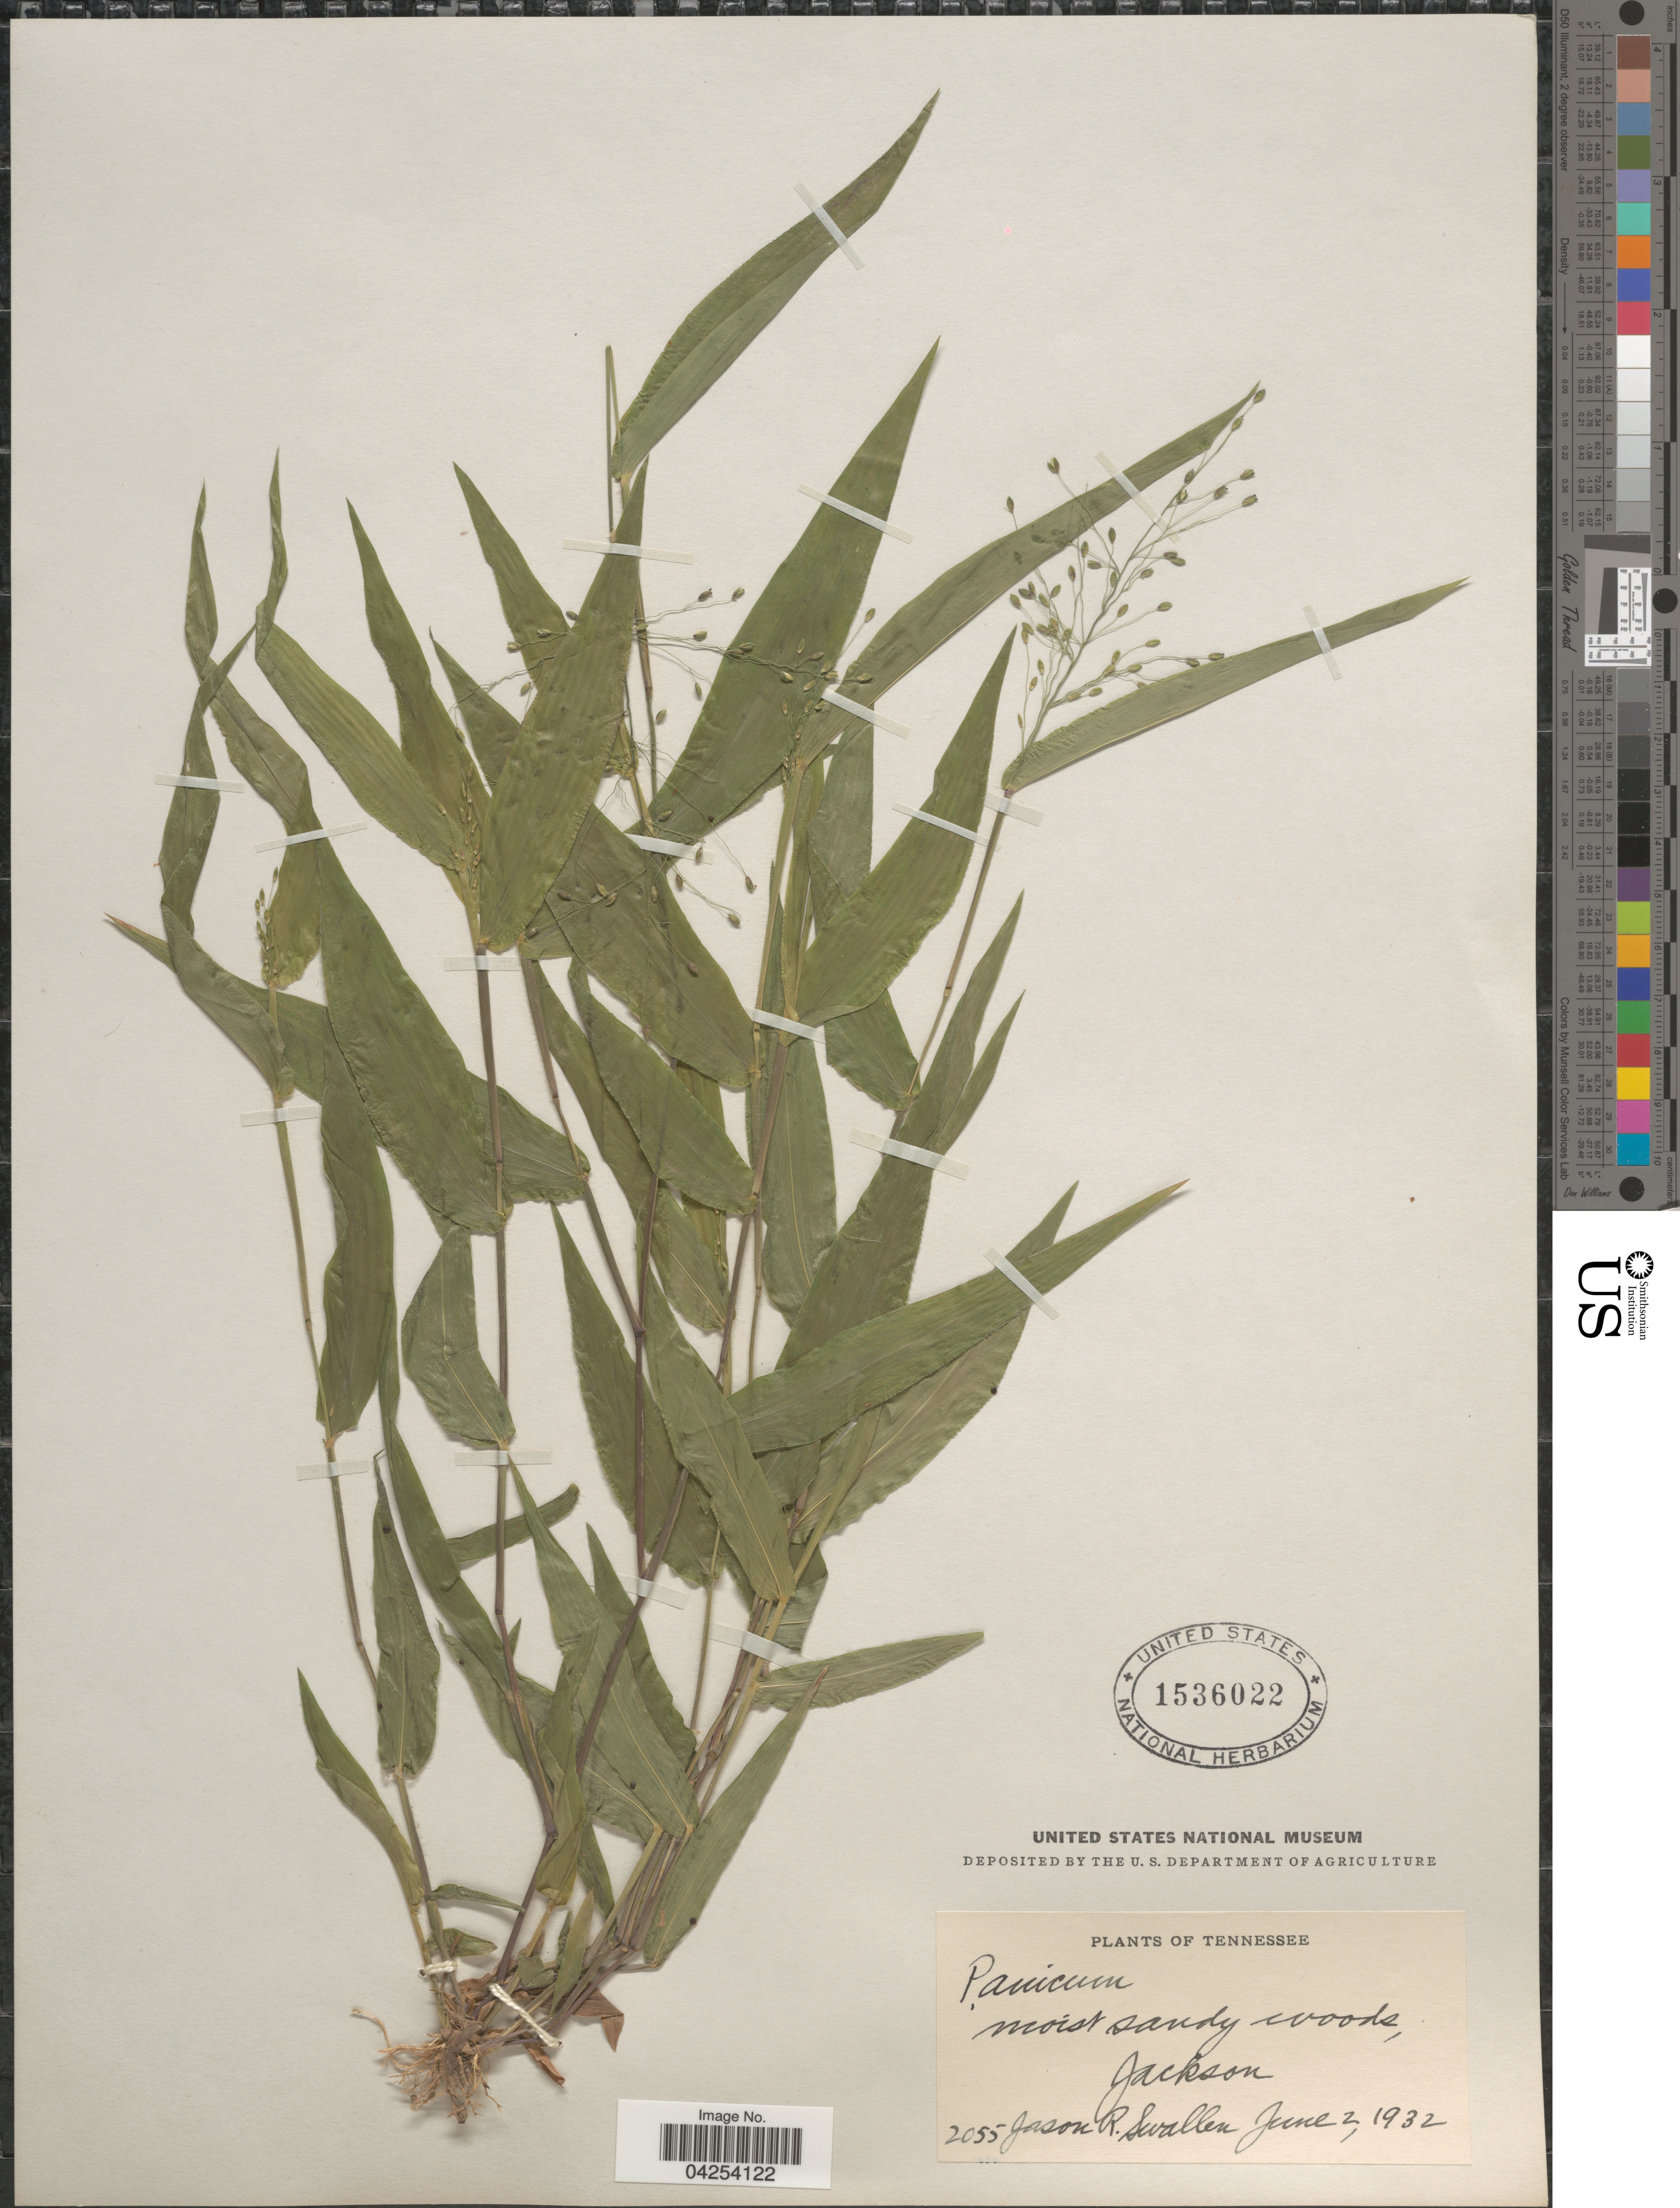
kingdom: Plantae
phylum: Tracheophyta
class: Liliopsida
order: Poales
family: Poaceae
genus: Dichanthelium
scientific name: Dichanthelium commutatum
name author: (Schult.) Gould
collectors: J. R. Swallen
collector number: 2055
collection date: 1932-06-02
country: United States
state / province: Tennessee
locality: Moist sandy woods, Jackson.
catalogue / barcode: US 1536022